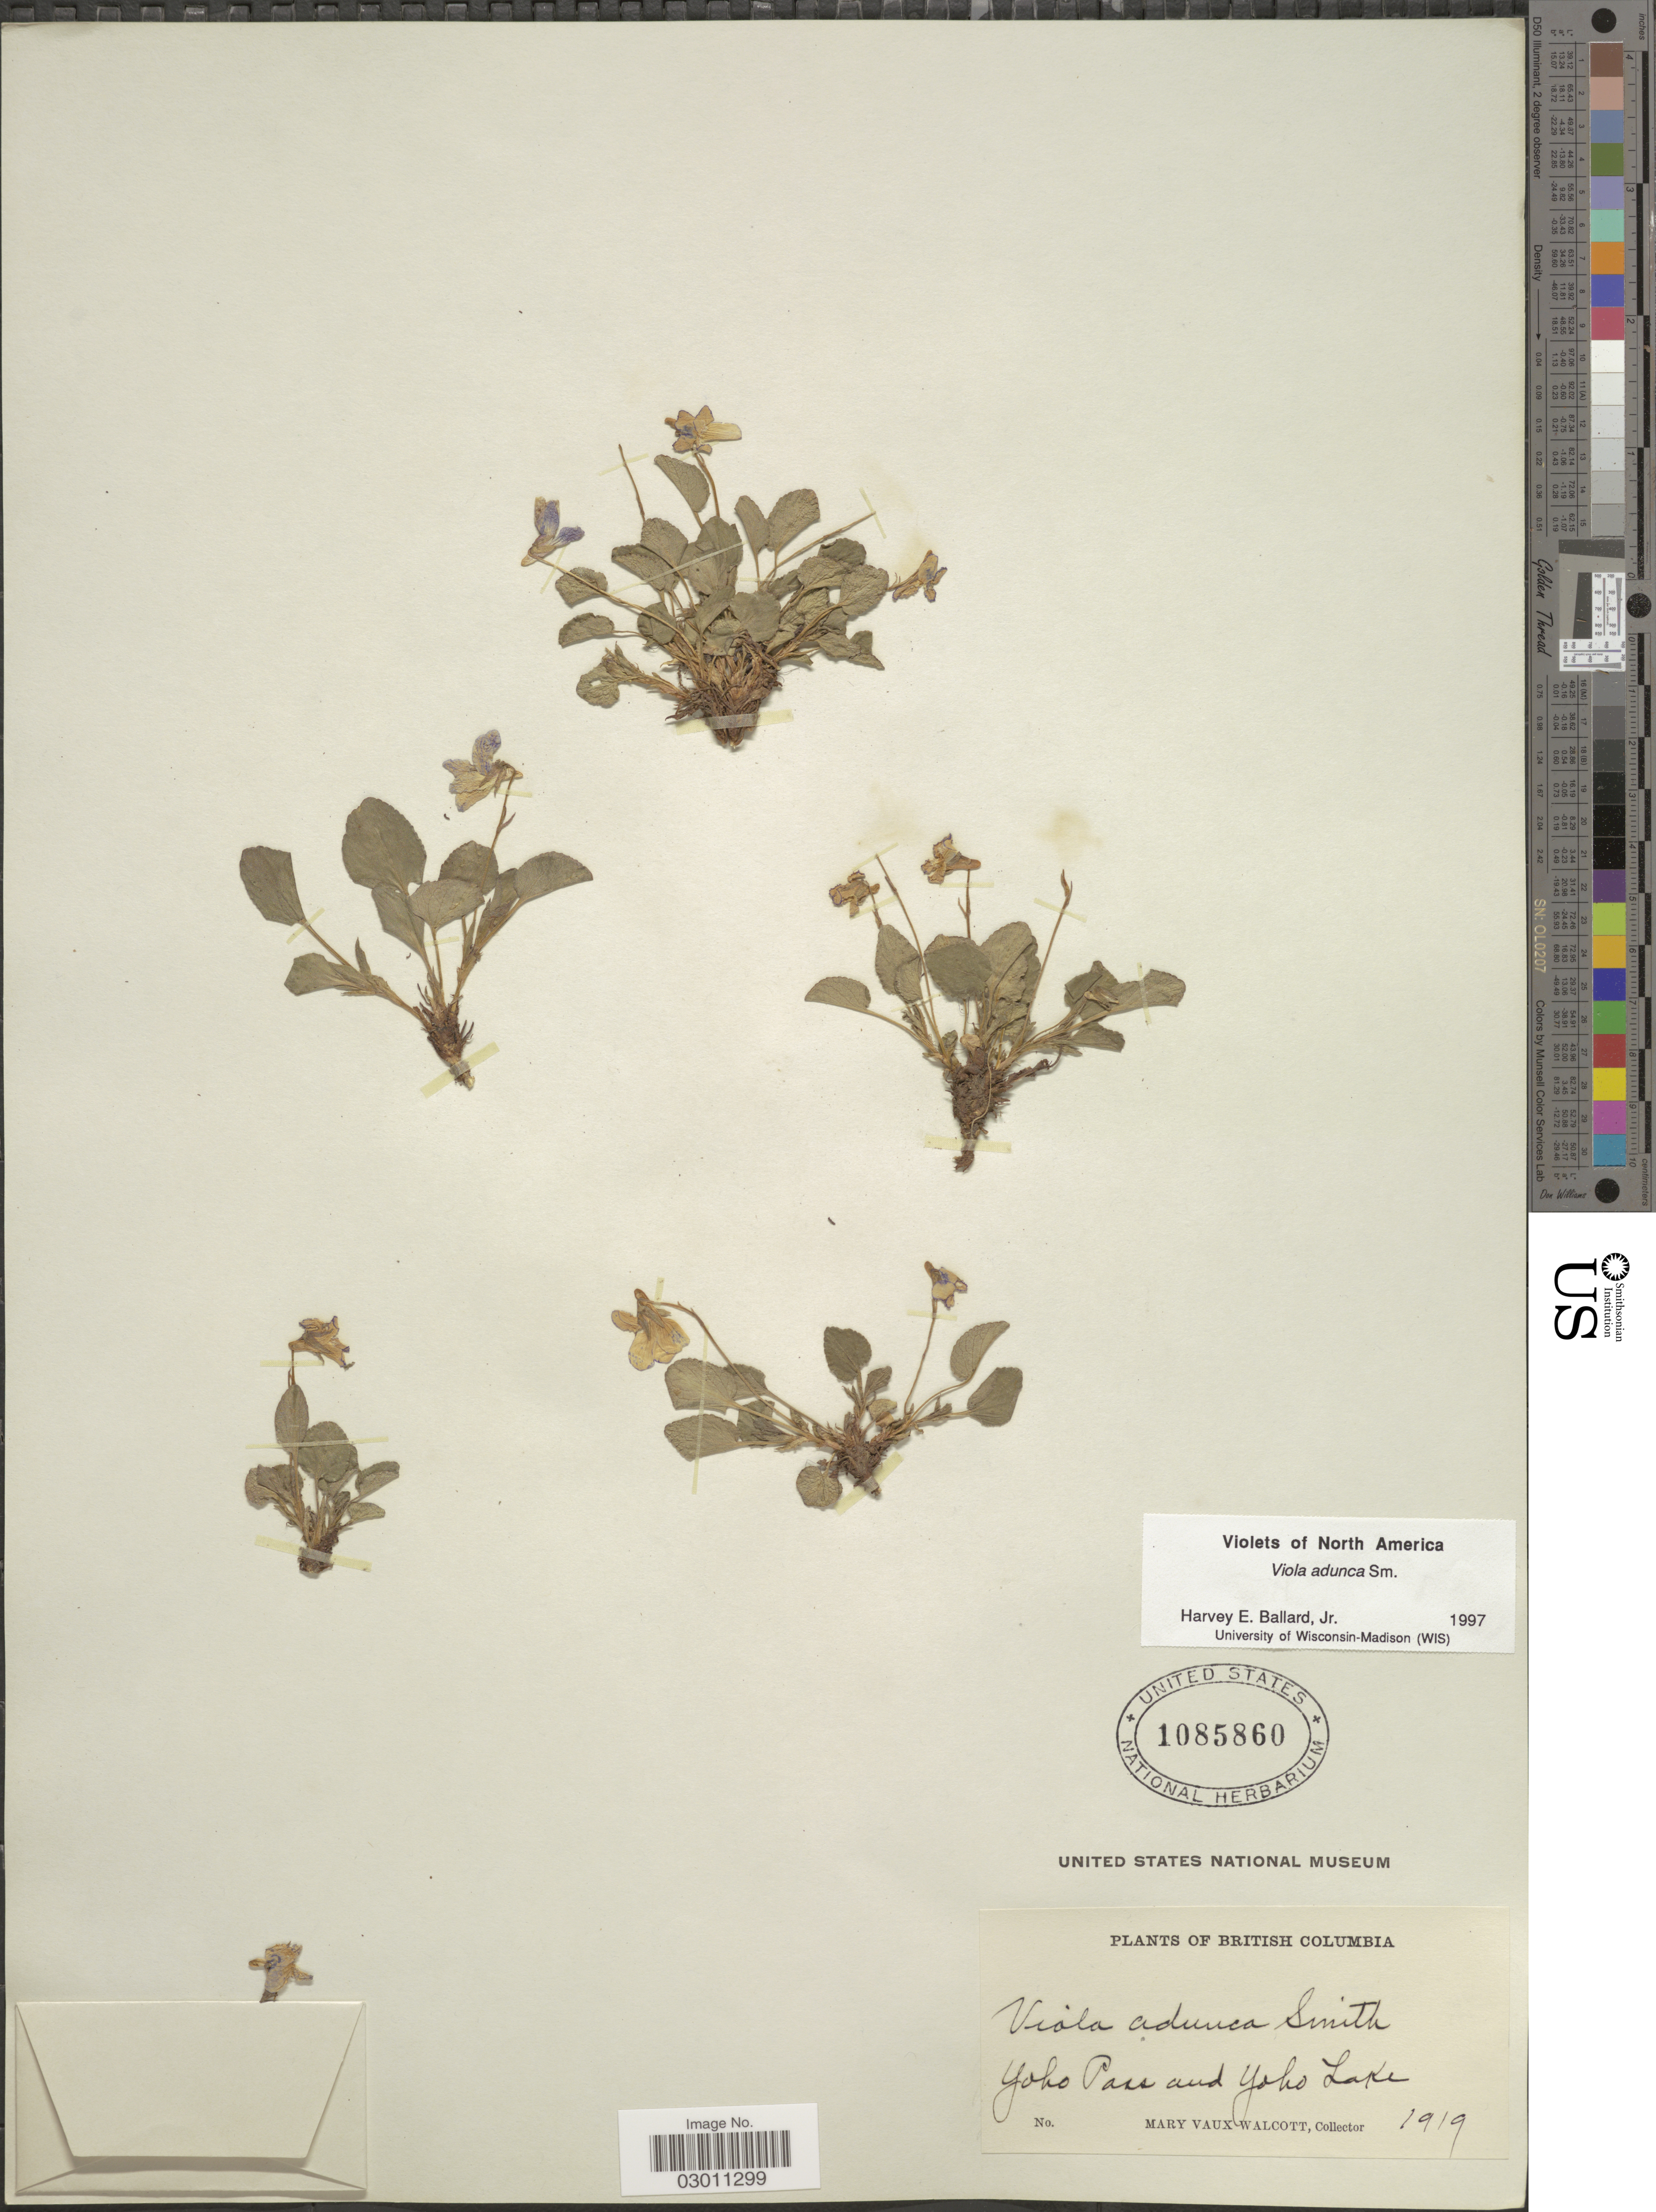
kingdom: Plantae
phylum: Tracheophyta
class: Magnoliopsida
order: Malpighiales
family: Violaceae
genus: Viola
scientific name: Viola adunca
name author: Sm.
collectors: M. Walcott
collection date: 1919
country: Canada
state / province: British Columbia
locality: Yoho Pass and Yoho Lake.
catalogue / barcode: US 1085860